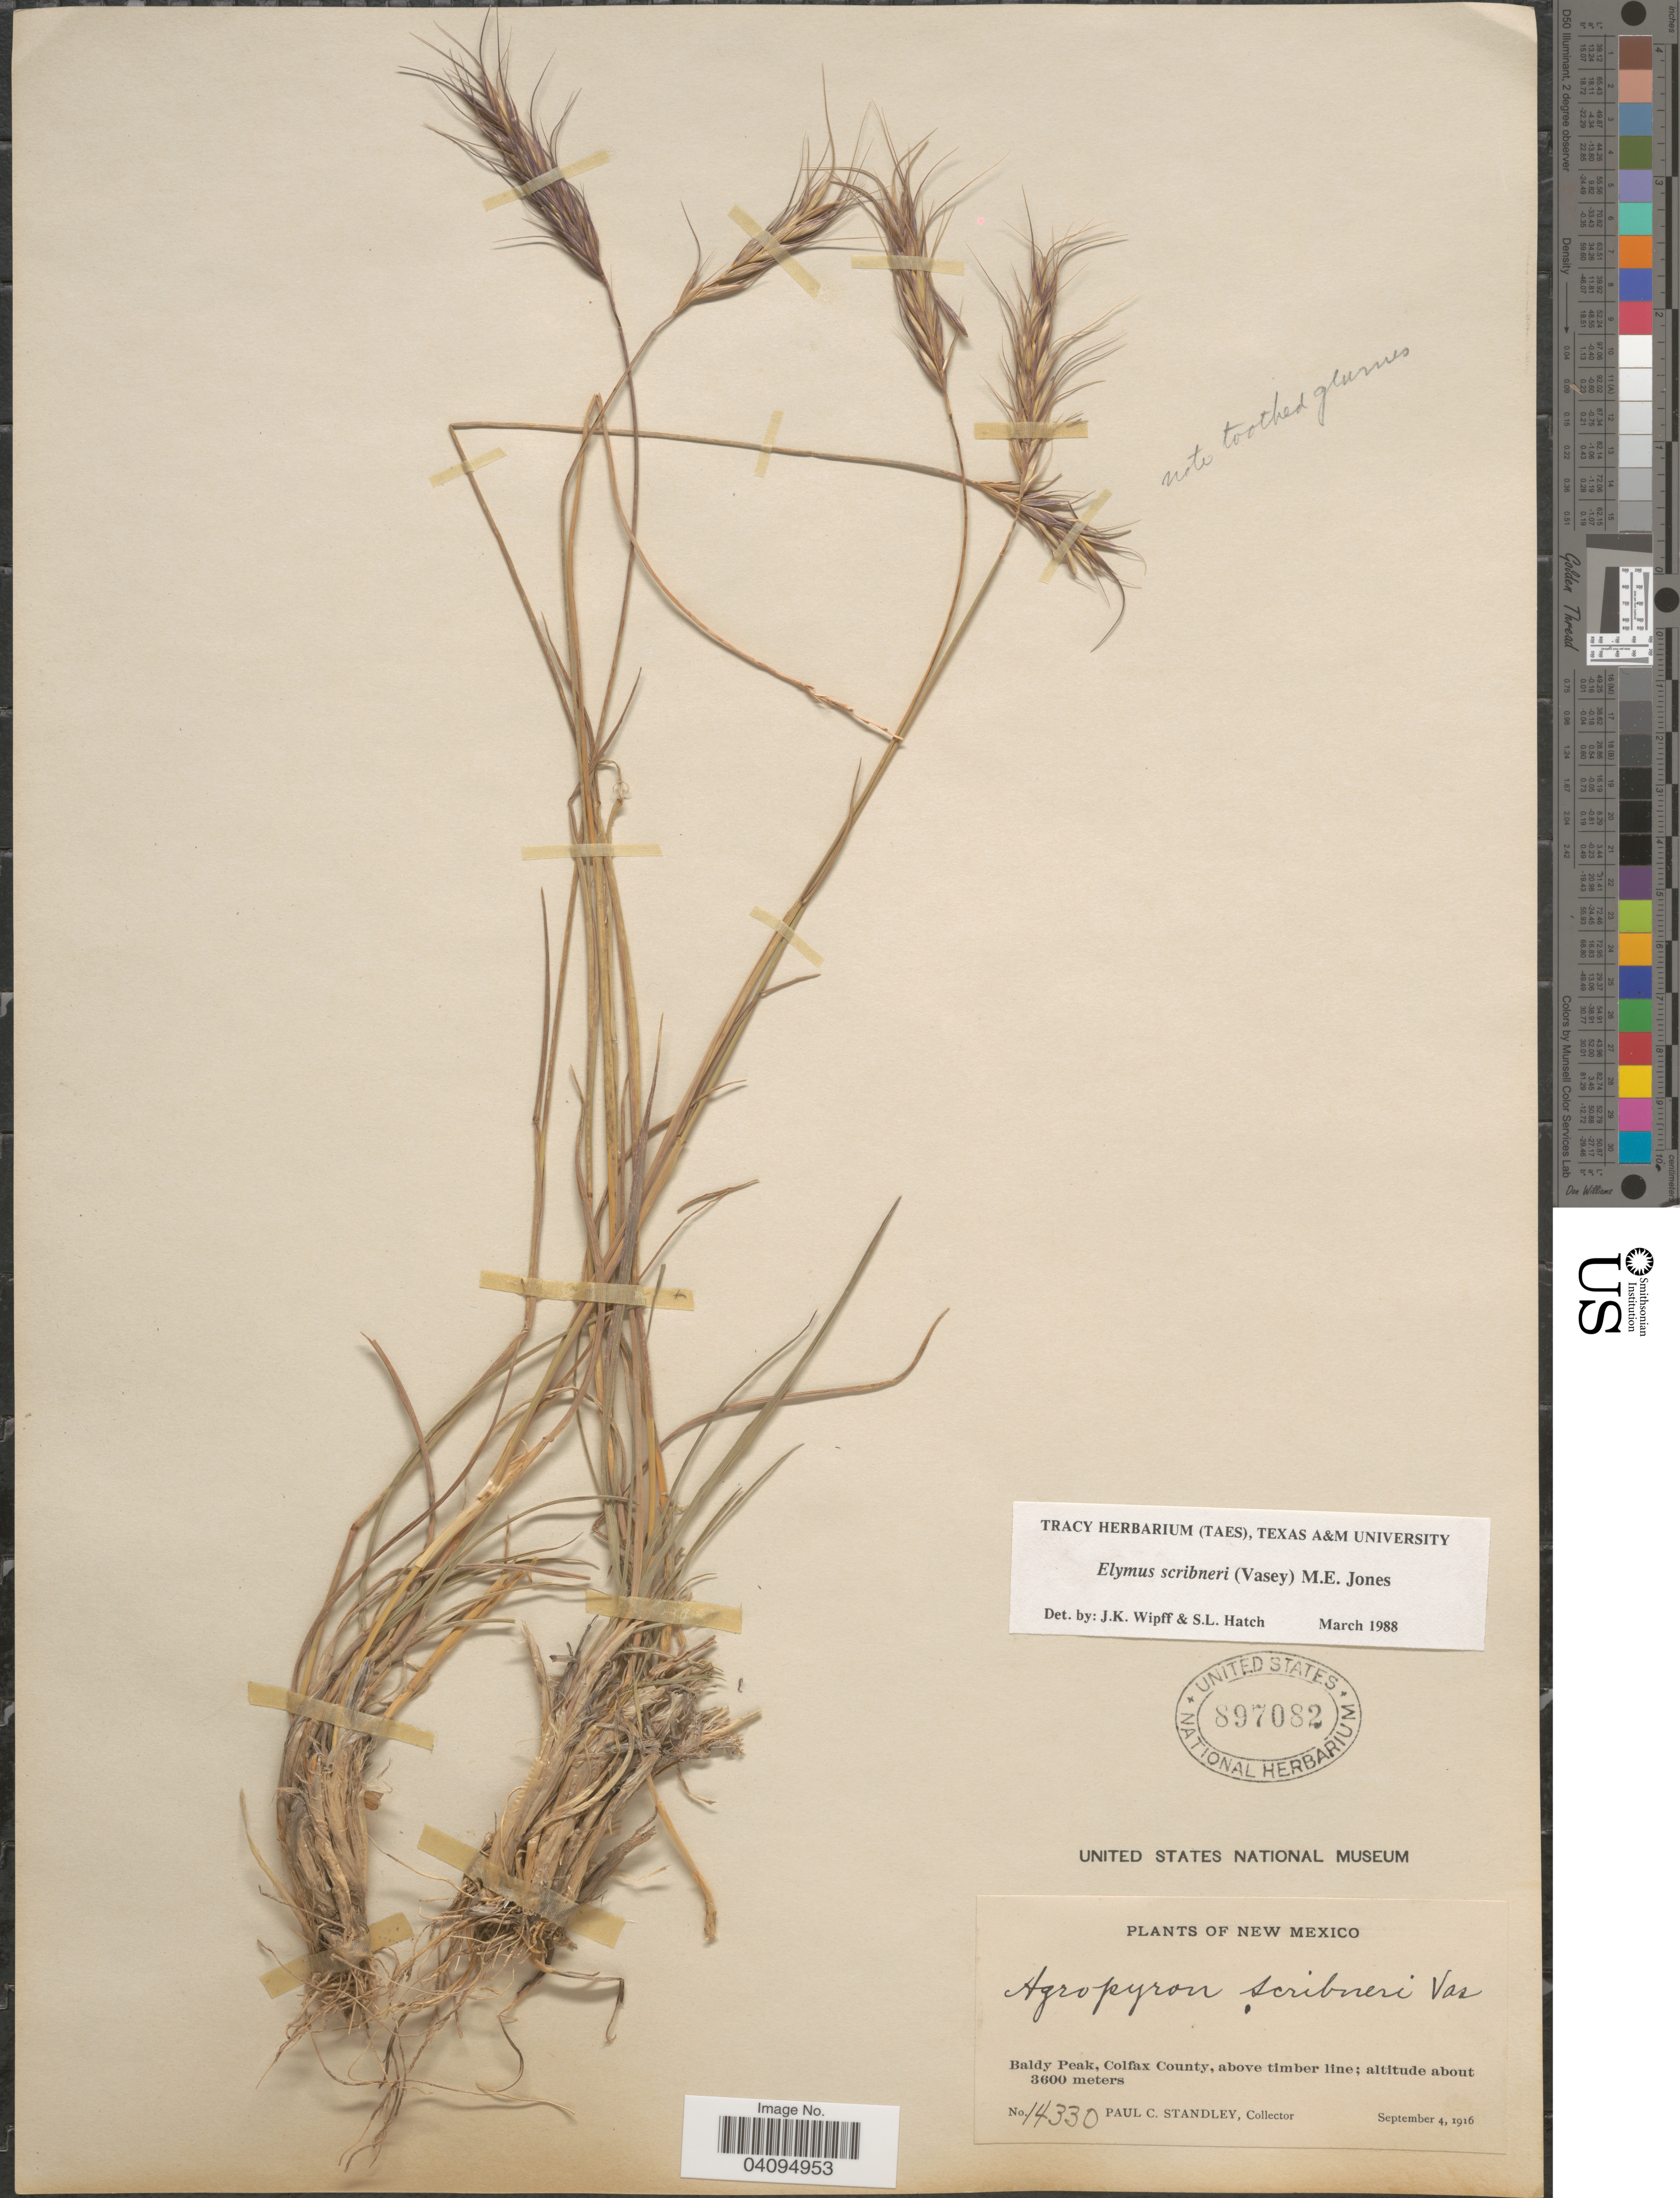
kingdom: Plantae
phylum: Tracheophyta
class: Liliopsida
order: Poales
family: Poaceae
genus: Elymus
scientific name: Elymus scribneri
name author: (Vasey) M.E. Jones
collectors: P. C. Standley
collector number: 14330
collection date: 1916-09-04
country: United States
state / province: New Mexico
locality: Baldy Peak, Colfax County, above timber line.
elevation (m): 3600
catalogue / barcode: US 897082